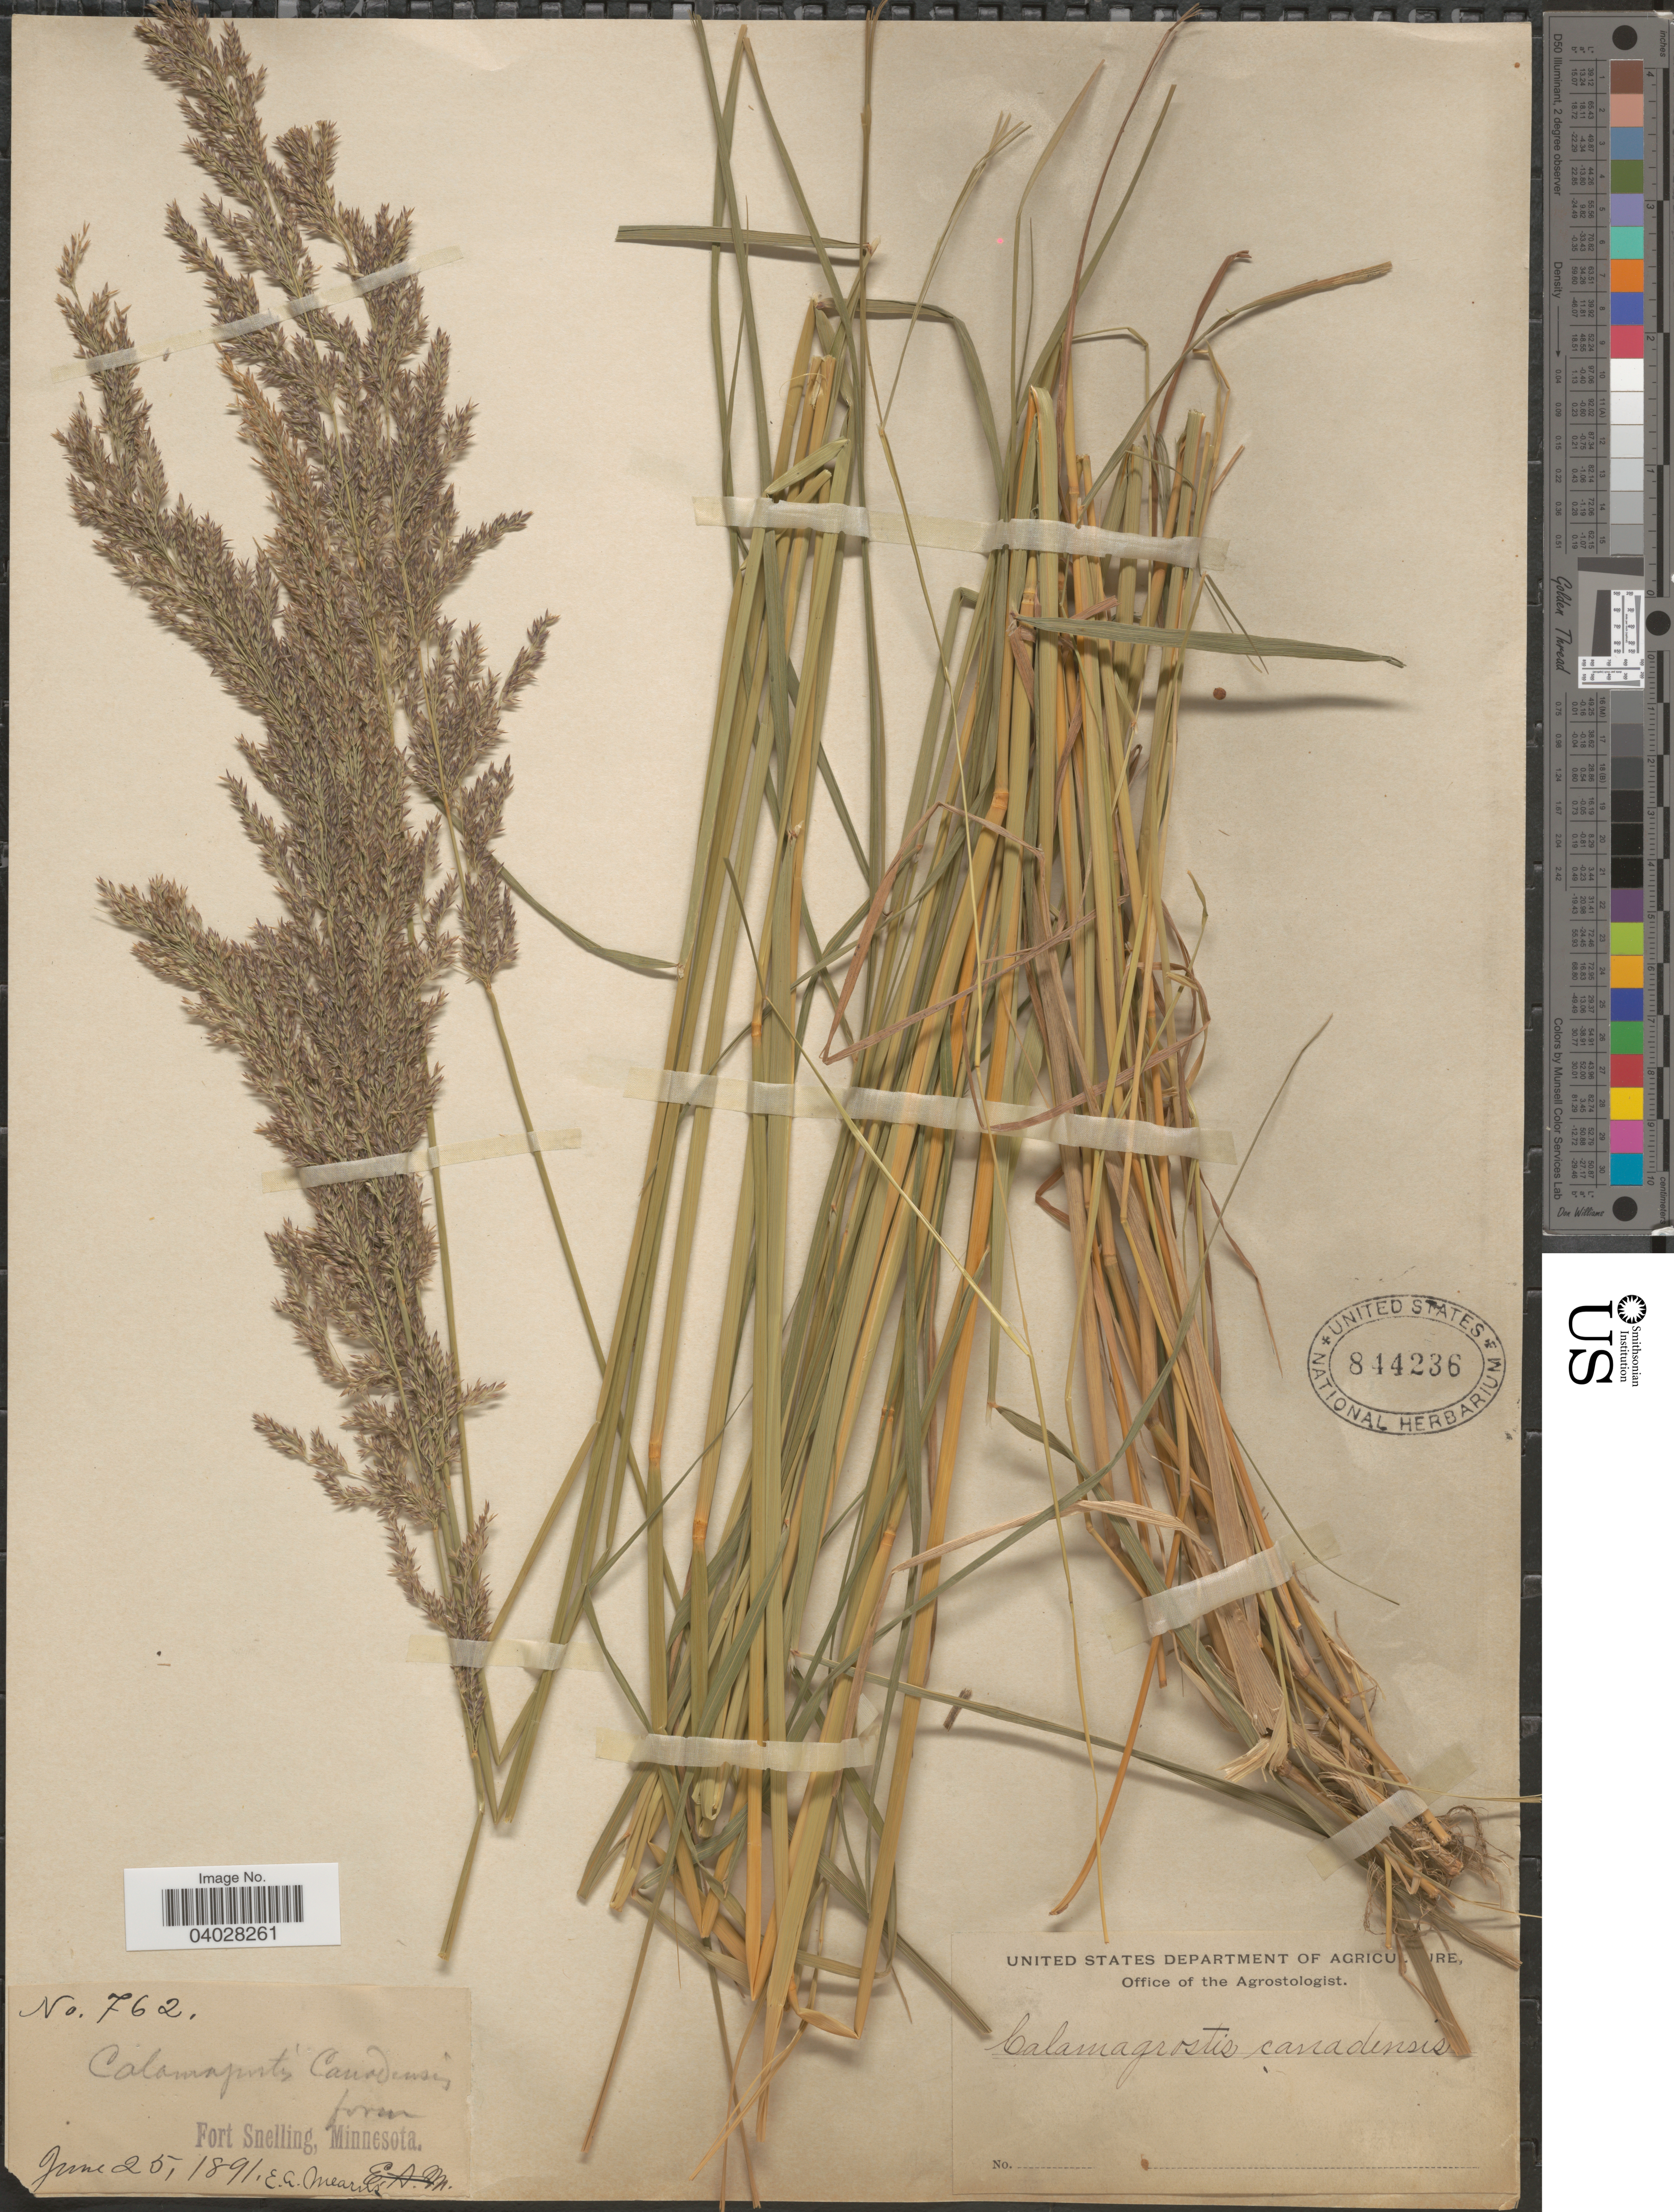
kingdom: Plantae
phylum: Tracheophyta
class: Liliopsida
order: Poales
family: Poaceae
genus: Calamagrostis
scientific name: Calamagrostis canadensis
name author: (Michx.) P. Beauv.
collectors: E. A. Mearns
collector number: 762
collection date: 1891-06-25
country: United States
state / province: Minnesota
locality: Fort Snelling.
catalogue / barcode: US 844236